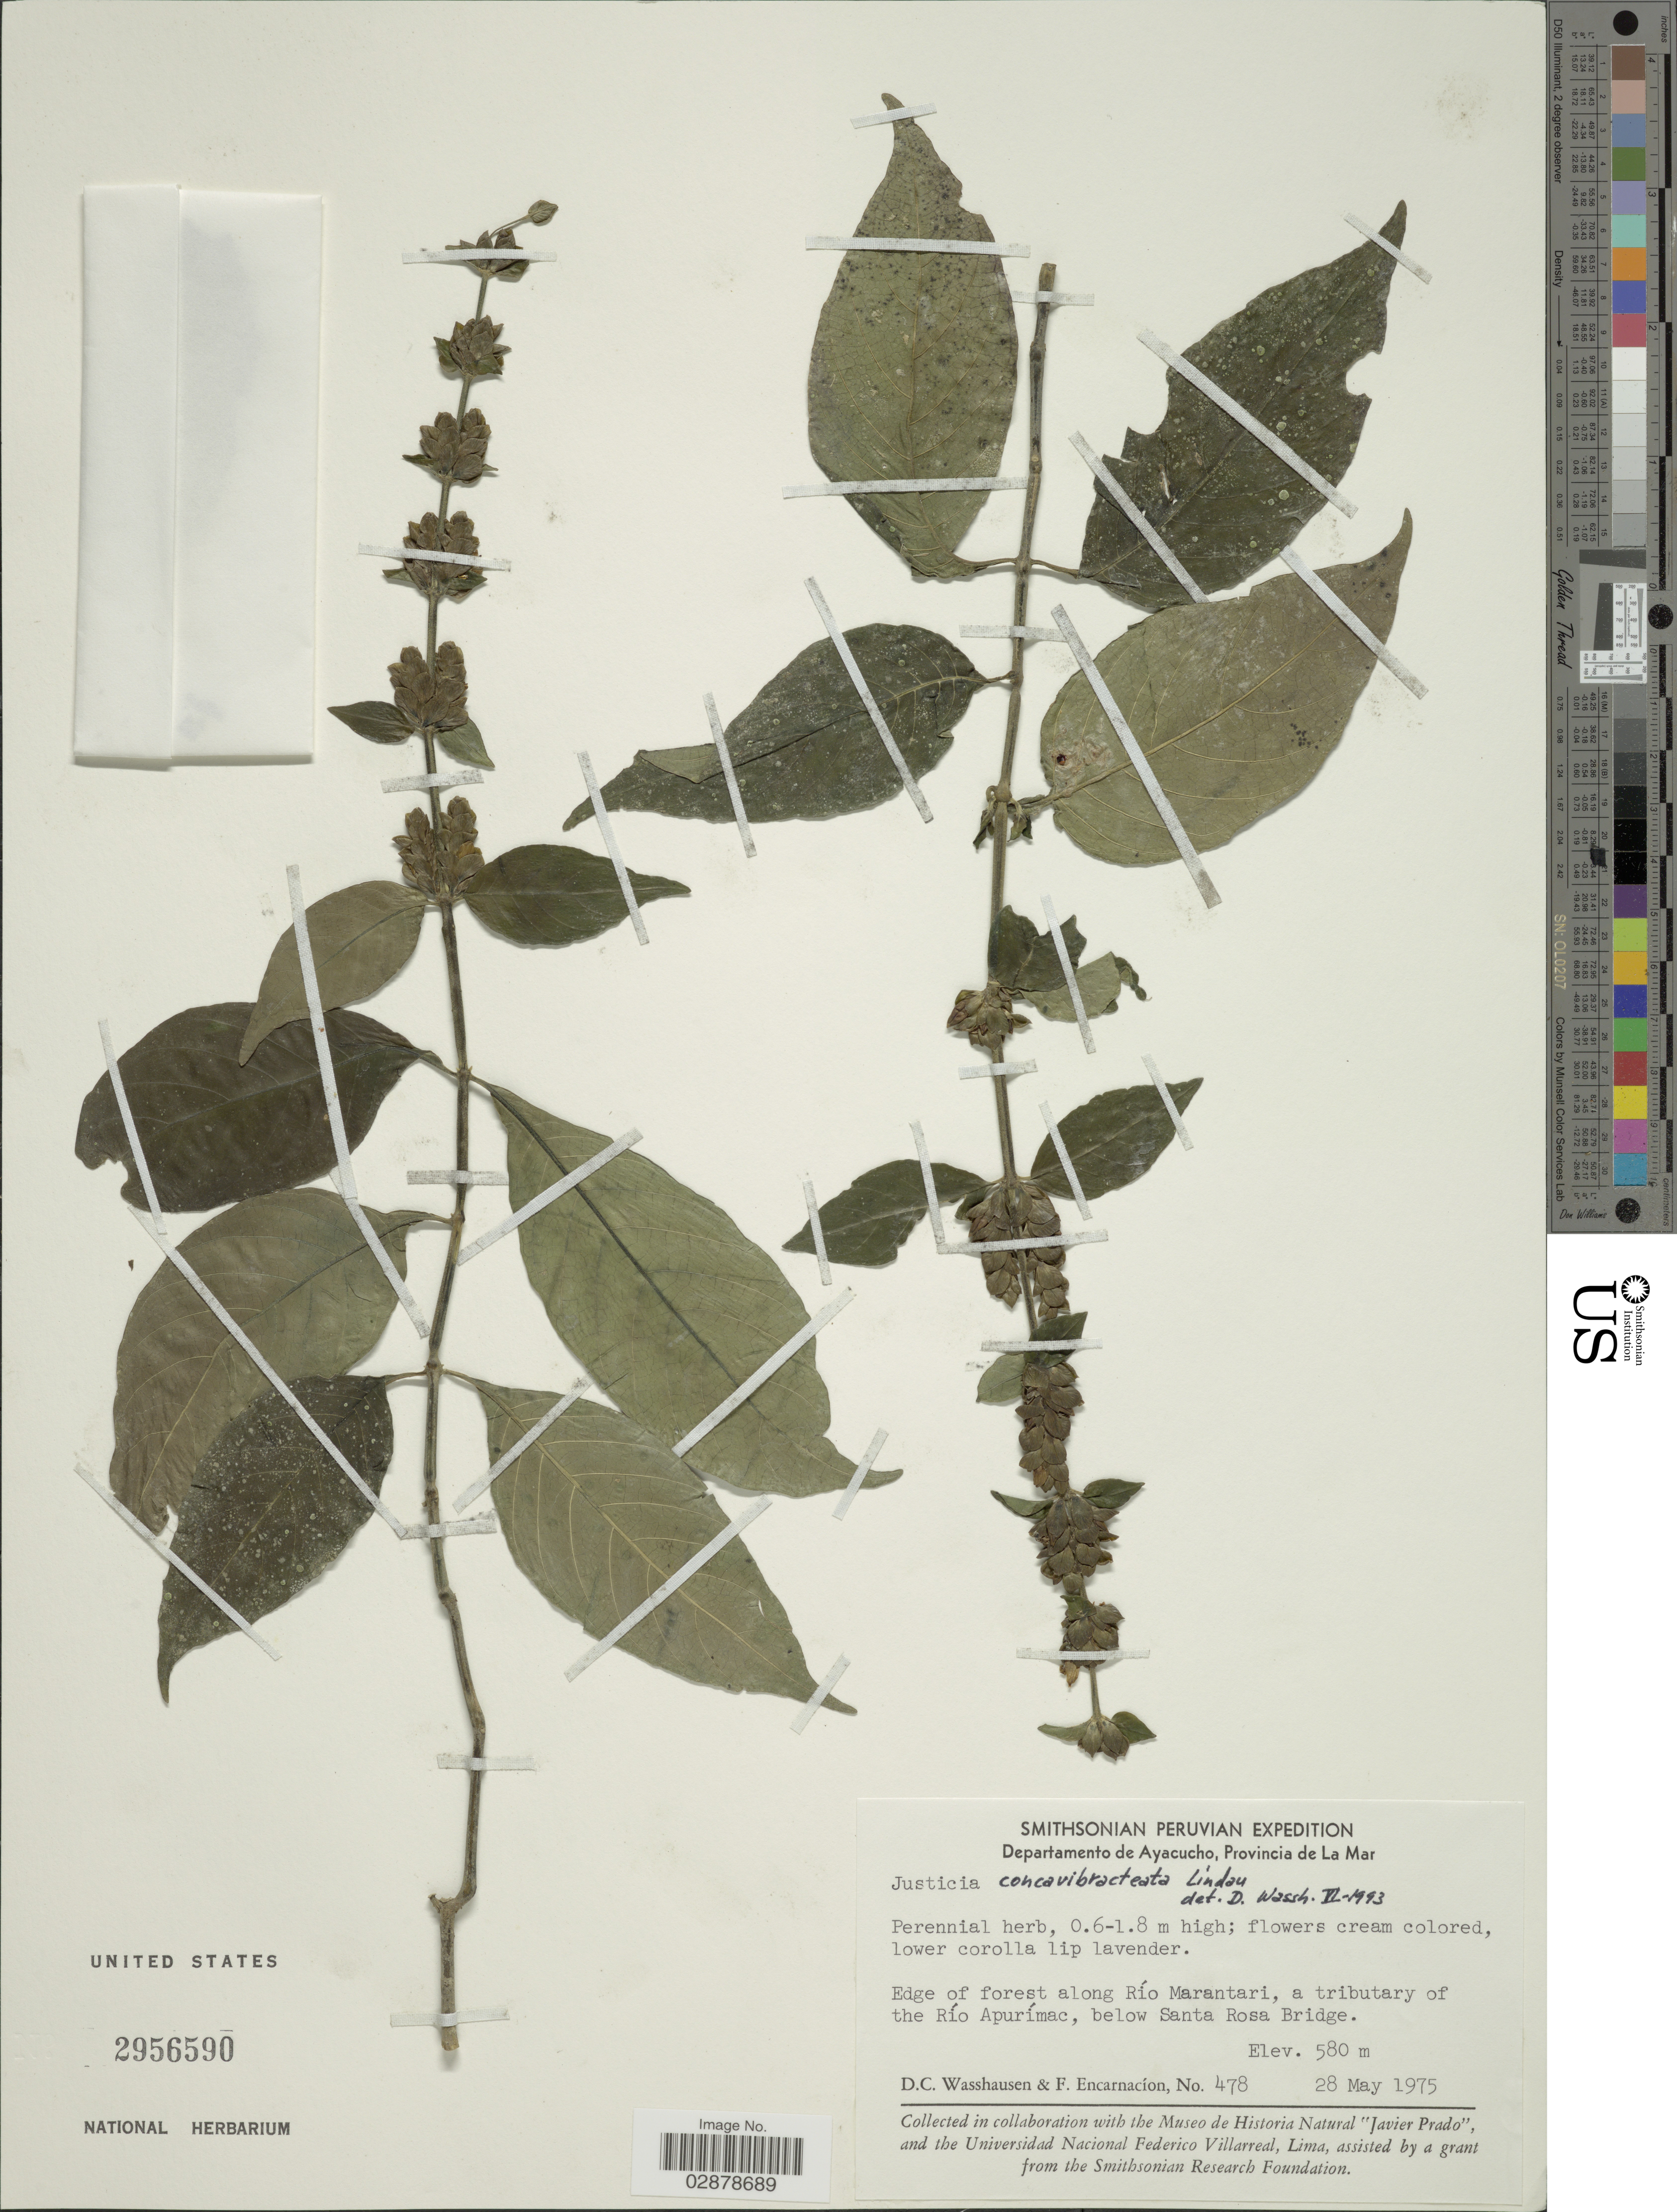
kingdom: Plantae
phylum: Tracheophyta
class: Magnoliopsida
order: Lamiales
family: Acanthaceae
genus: Justicia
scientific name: Justicia concavibracteata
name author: Lindau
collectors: D. C. Wasshausen & F. Encarnación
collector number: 478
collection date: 1975-05-28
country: Peru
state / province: Ayacucho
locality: Departamento de Ayacucho, Provincia de La Mar, Edge of forest along Río Marantari, a tributary of the Río Apurímac, below Santa Rosa Bridge.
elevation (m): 580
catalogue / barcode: US 2956590